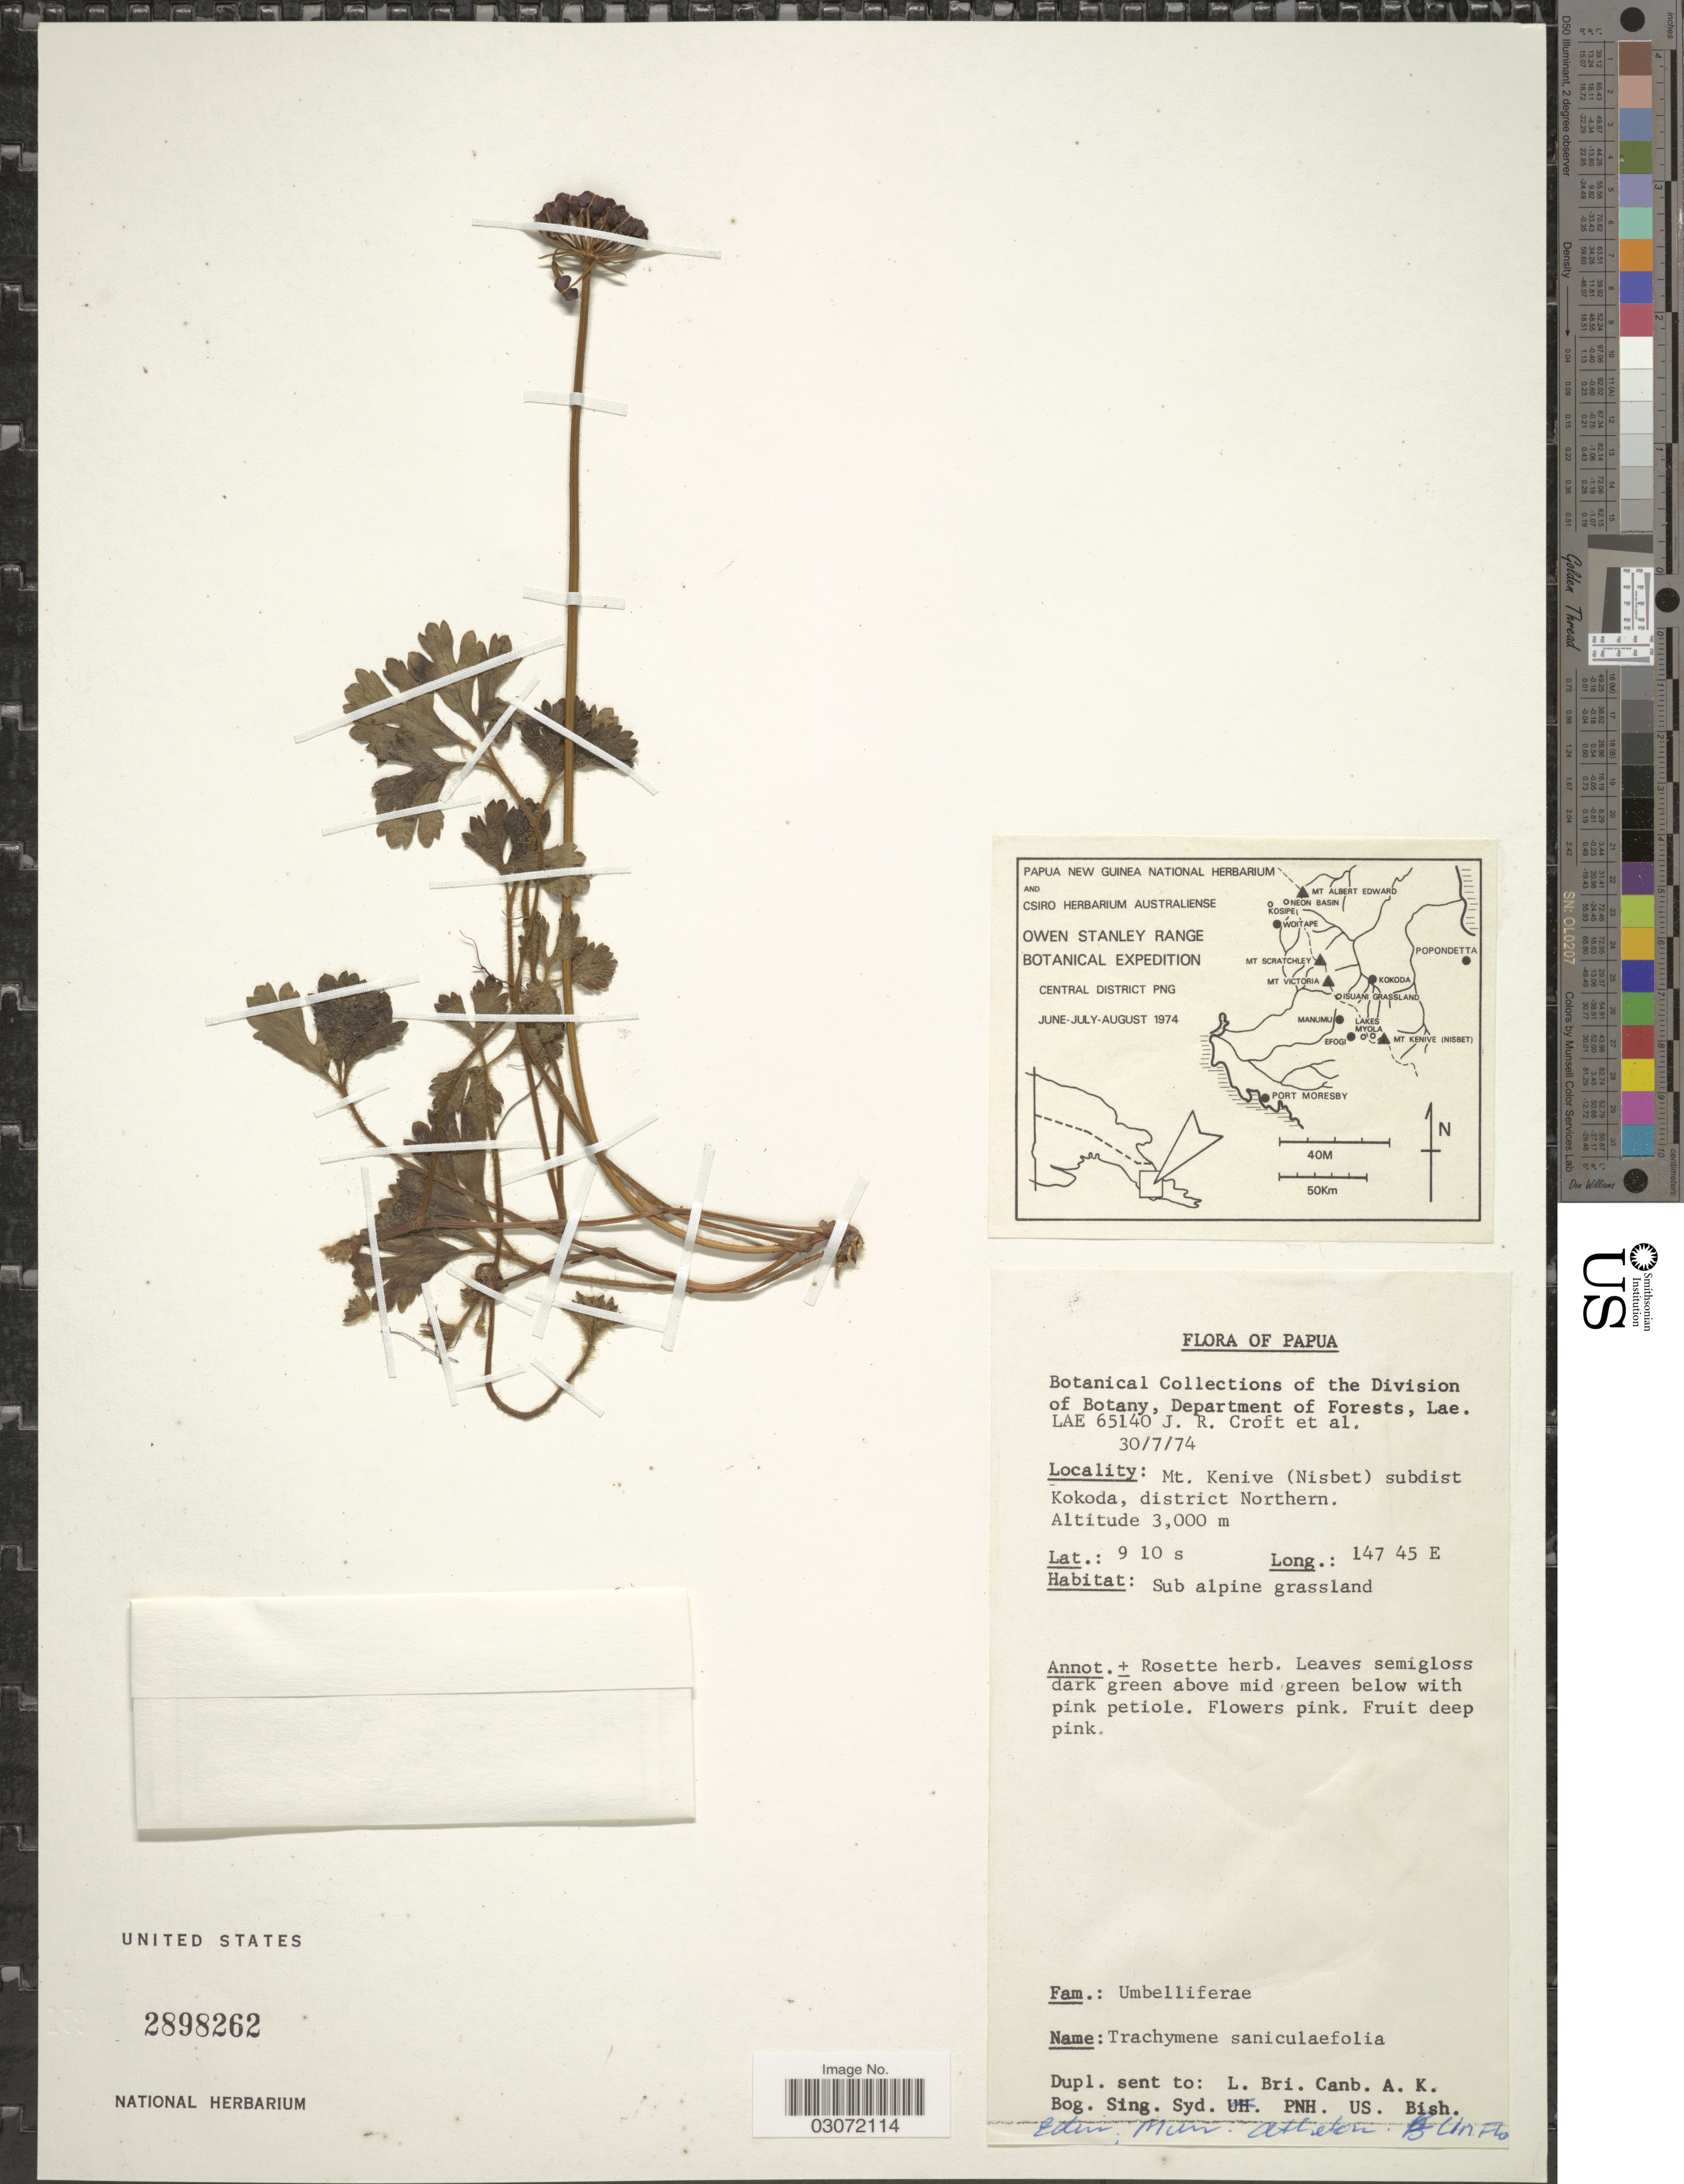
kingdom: Plantae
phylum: Tracheophyta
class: Magnoliopsida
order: Apiales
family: Araliaceae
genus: Trachymene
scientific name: Trachymene saniculaefolia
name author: Stapf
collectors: J. R. Croft & et al.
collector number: LAE 65140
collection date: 1974-07-30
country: Papua New Guinea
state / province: Northern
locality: Mt. Kenive (Nisbet) subdist Kokoda, district Northern.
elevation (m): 3000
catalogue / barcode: US 2898262